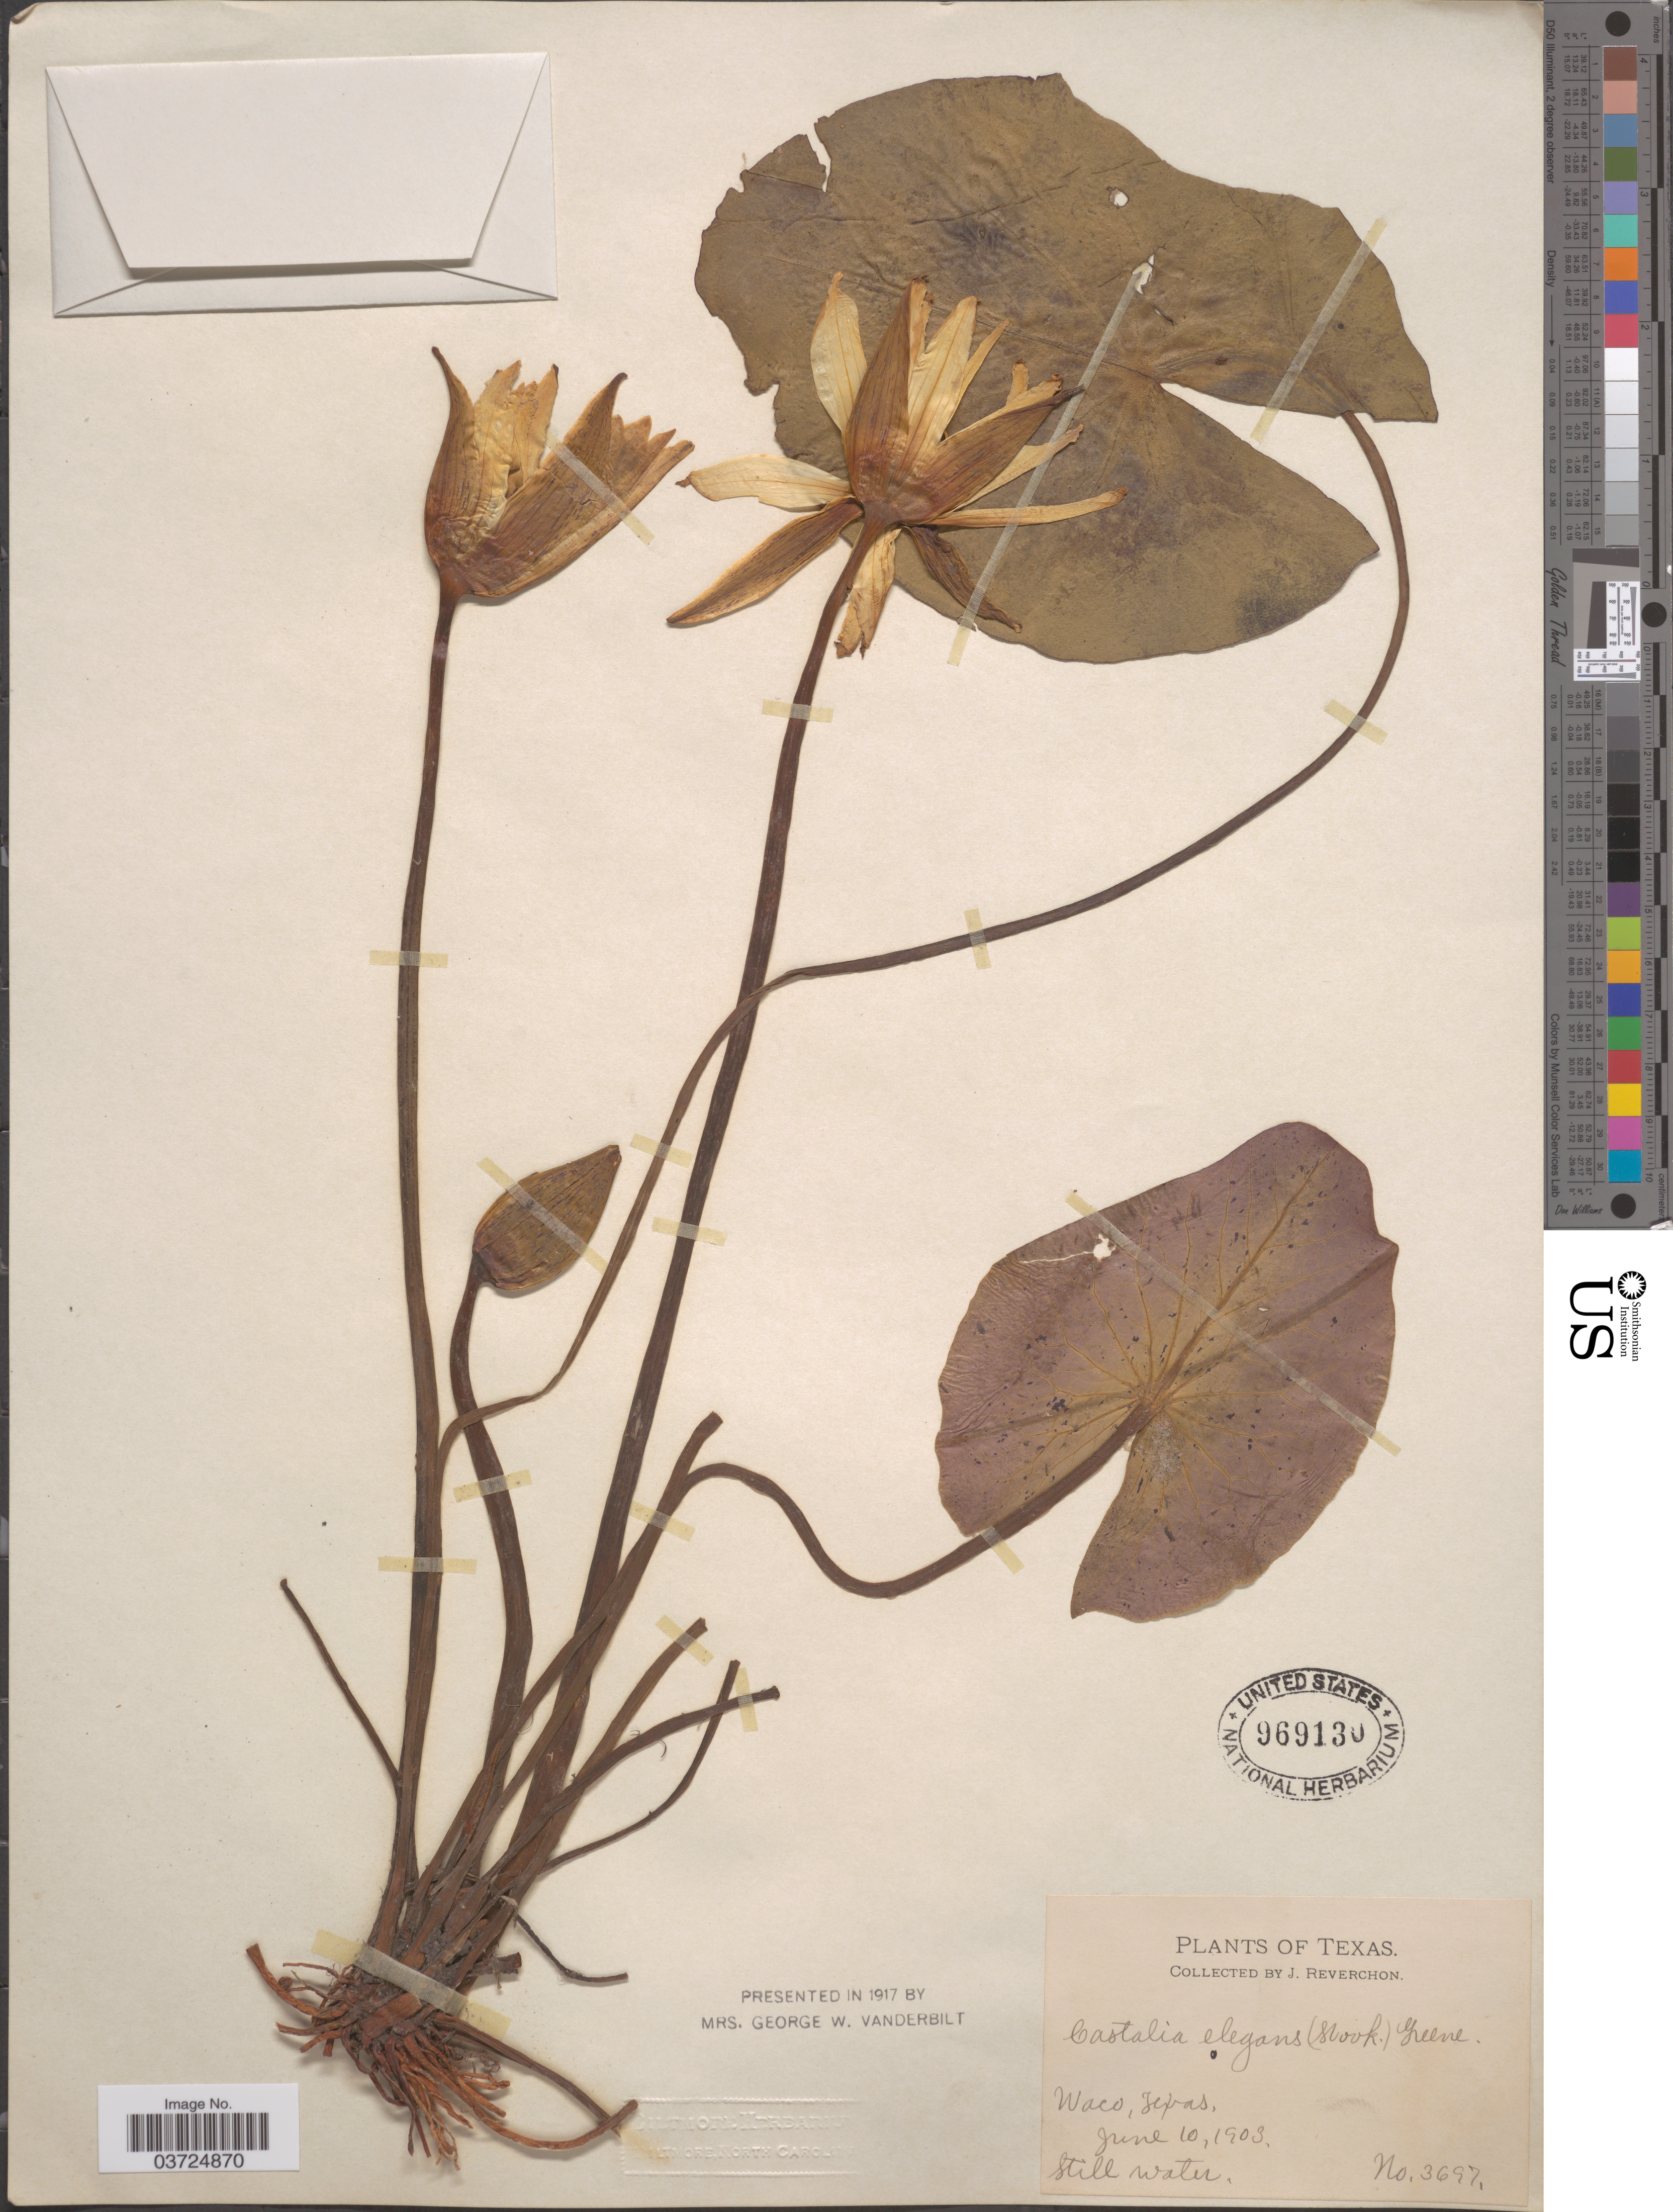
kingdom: Plantae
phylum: Tracheophyta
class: Magnoliopsida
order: Nymphaeales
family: Nymphaeaceae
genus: Nymphaea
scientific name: Nymphaea elegans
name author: Hook.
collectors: J. Reverchon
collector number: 3697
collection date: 1903-06-10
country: United States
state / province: Texas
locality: Waco.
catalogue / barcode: US 969130